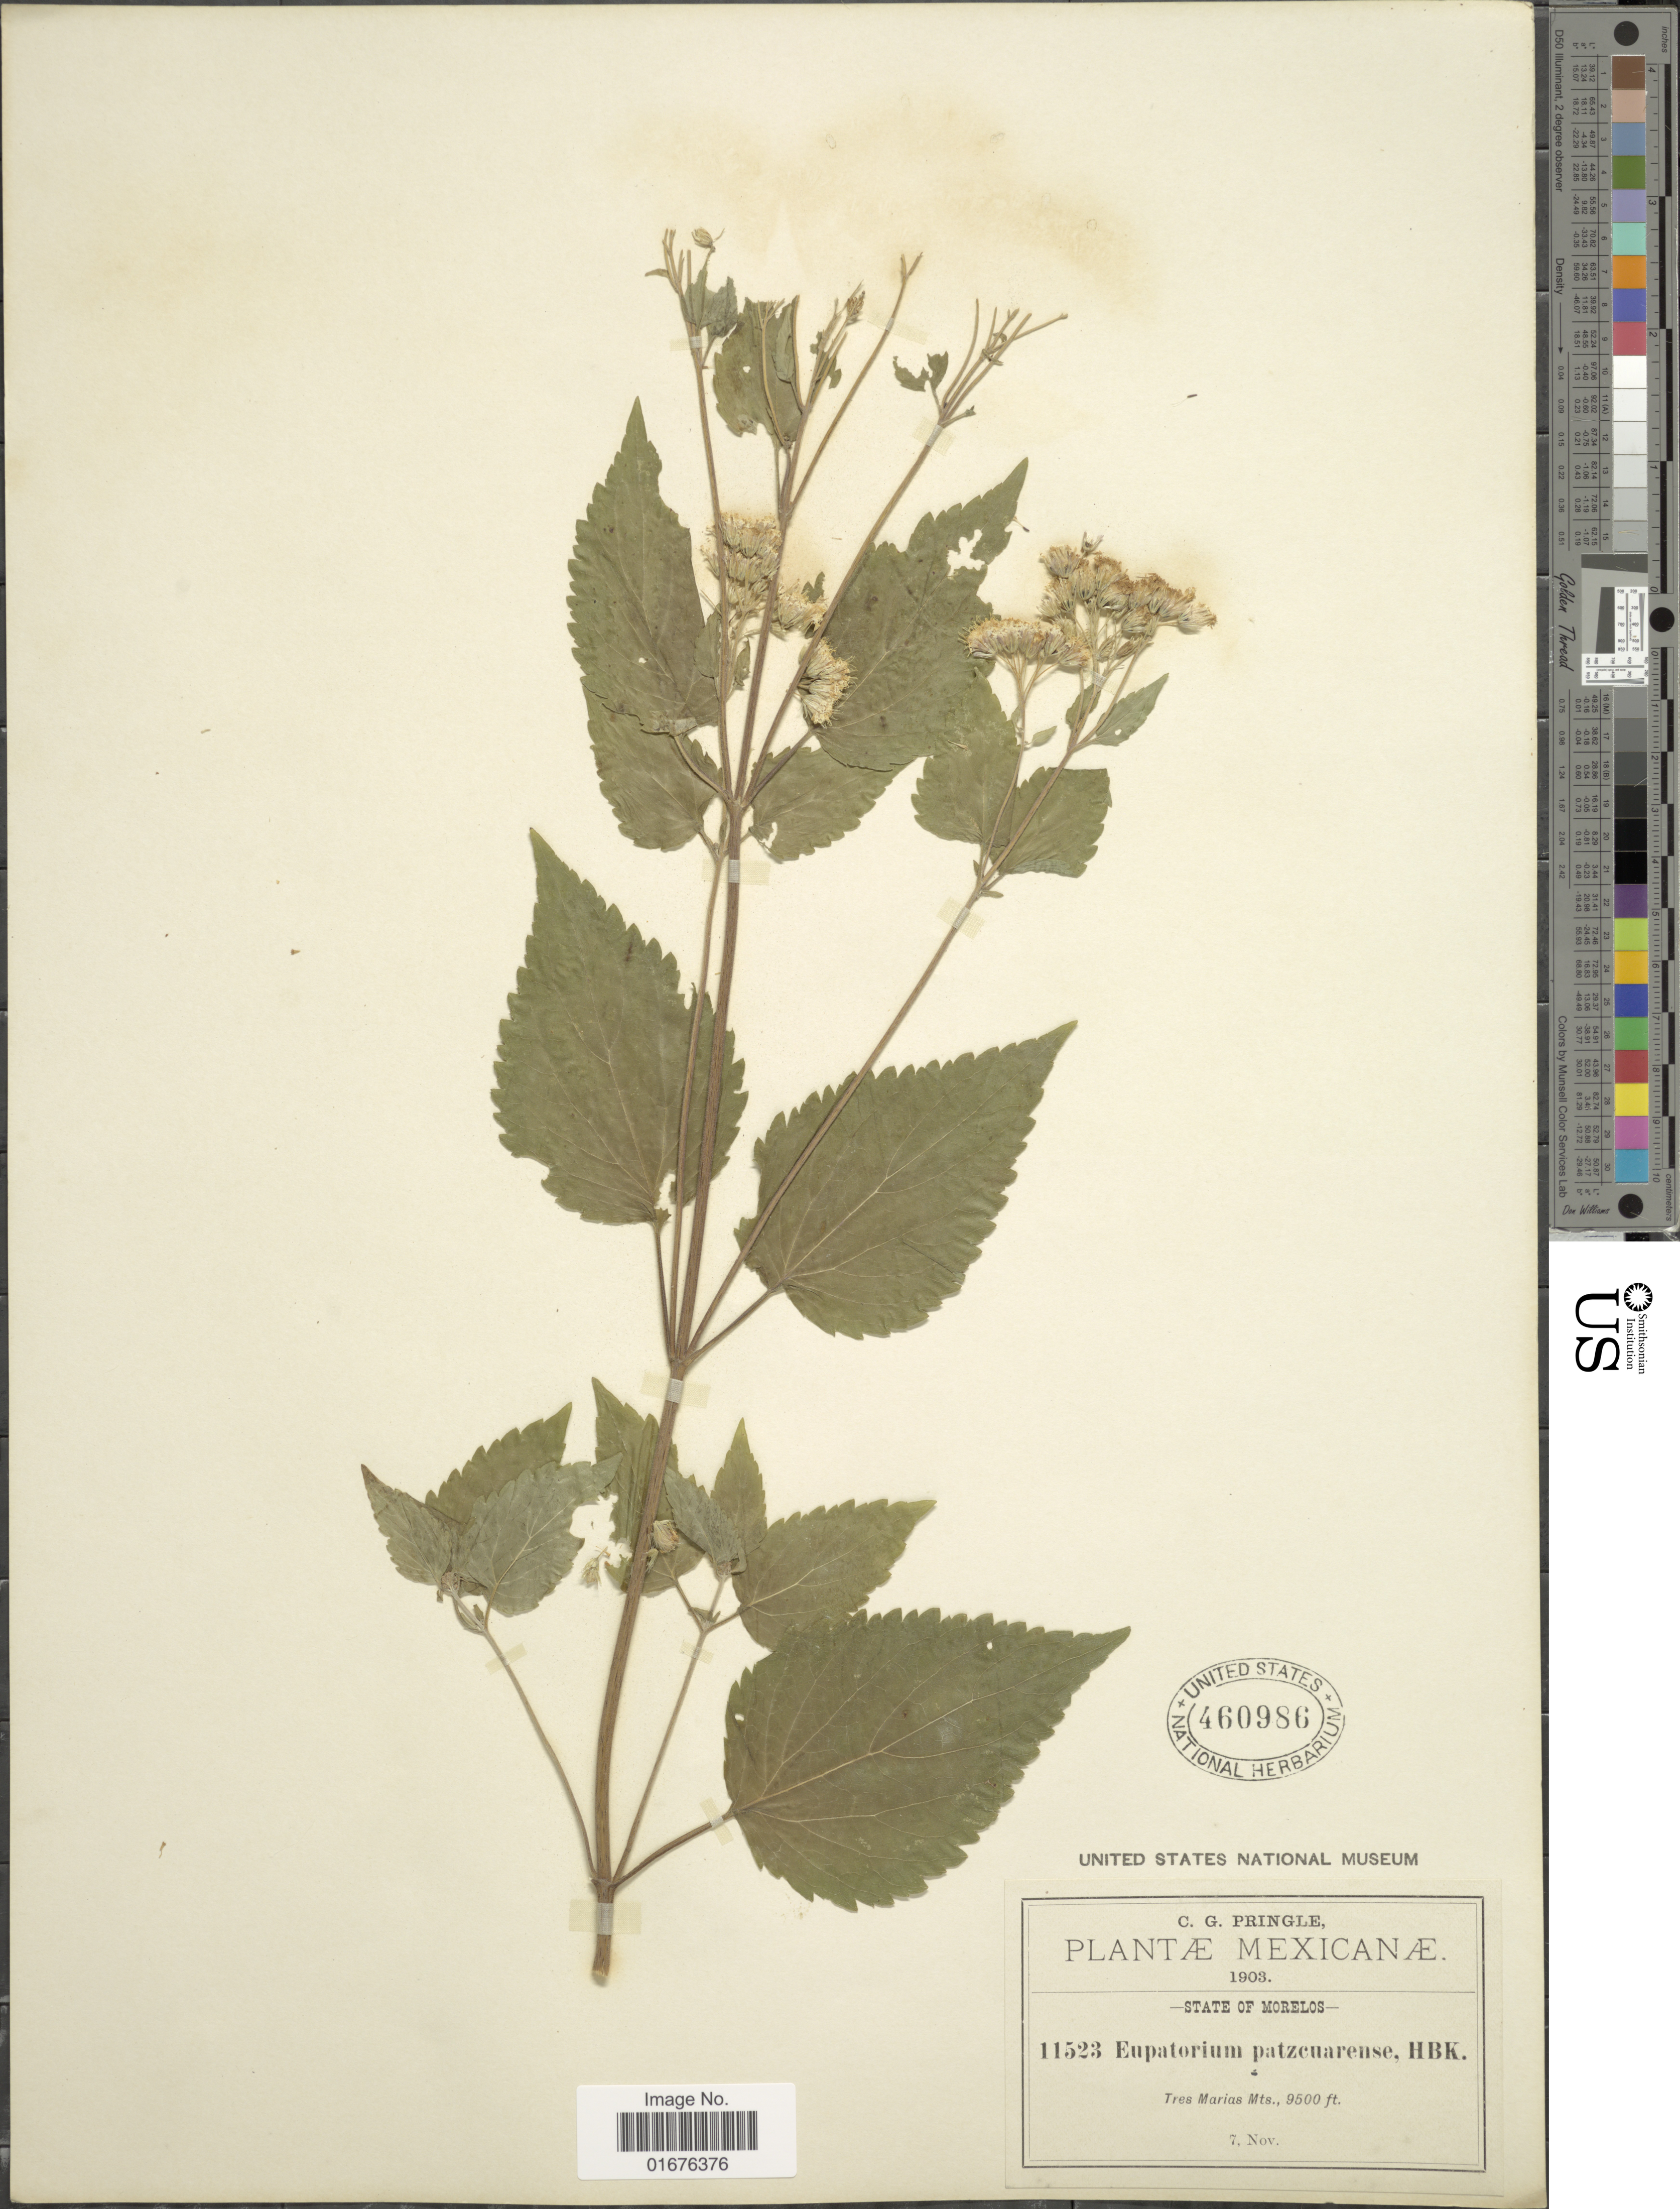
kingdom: Plantae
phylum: Tracheophyta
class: Magnoliopsida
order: Asterales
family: Asteraceae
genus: Ageratina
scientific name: Ageratina pazcuarensis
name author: (Kunth) R.M. King & H. Rob.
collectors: C. G. Pringle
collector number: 11523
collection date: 1903-11-07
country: Mexico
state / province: Morelos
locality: Tres Marias Mts.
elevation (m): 2896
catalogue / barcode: US 460986